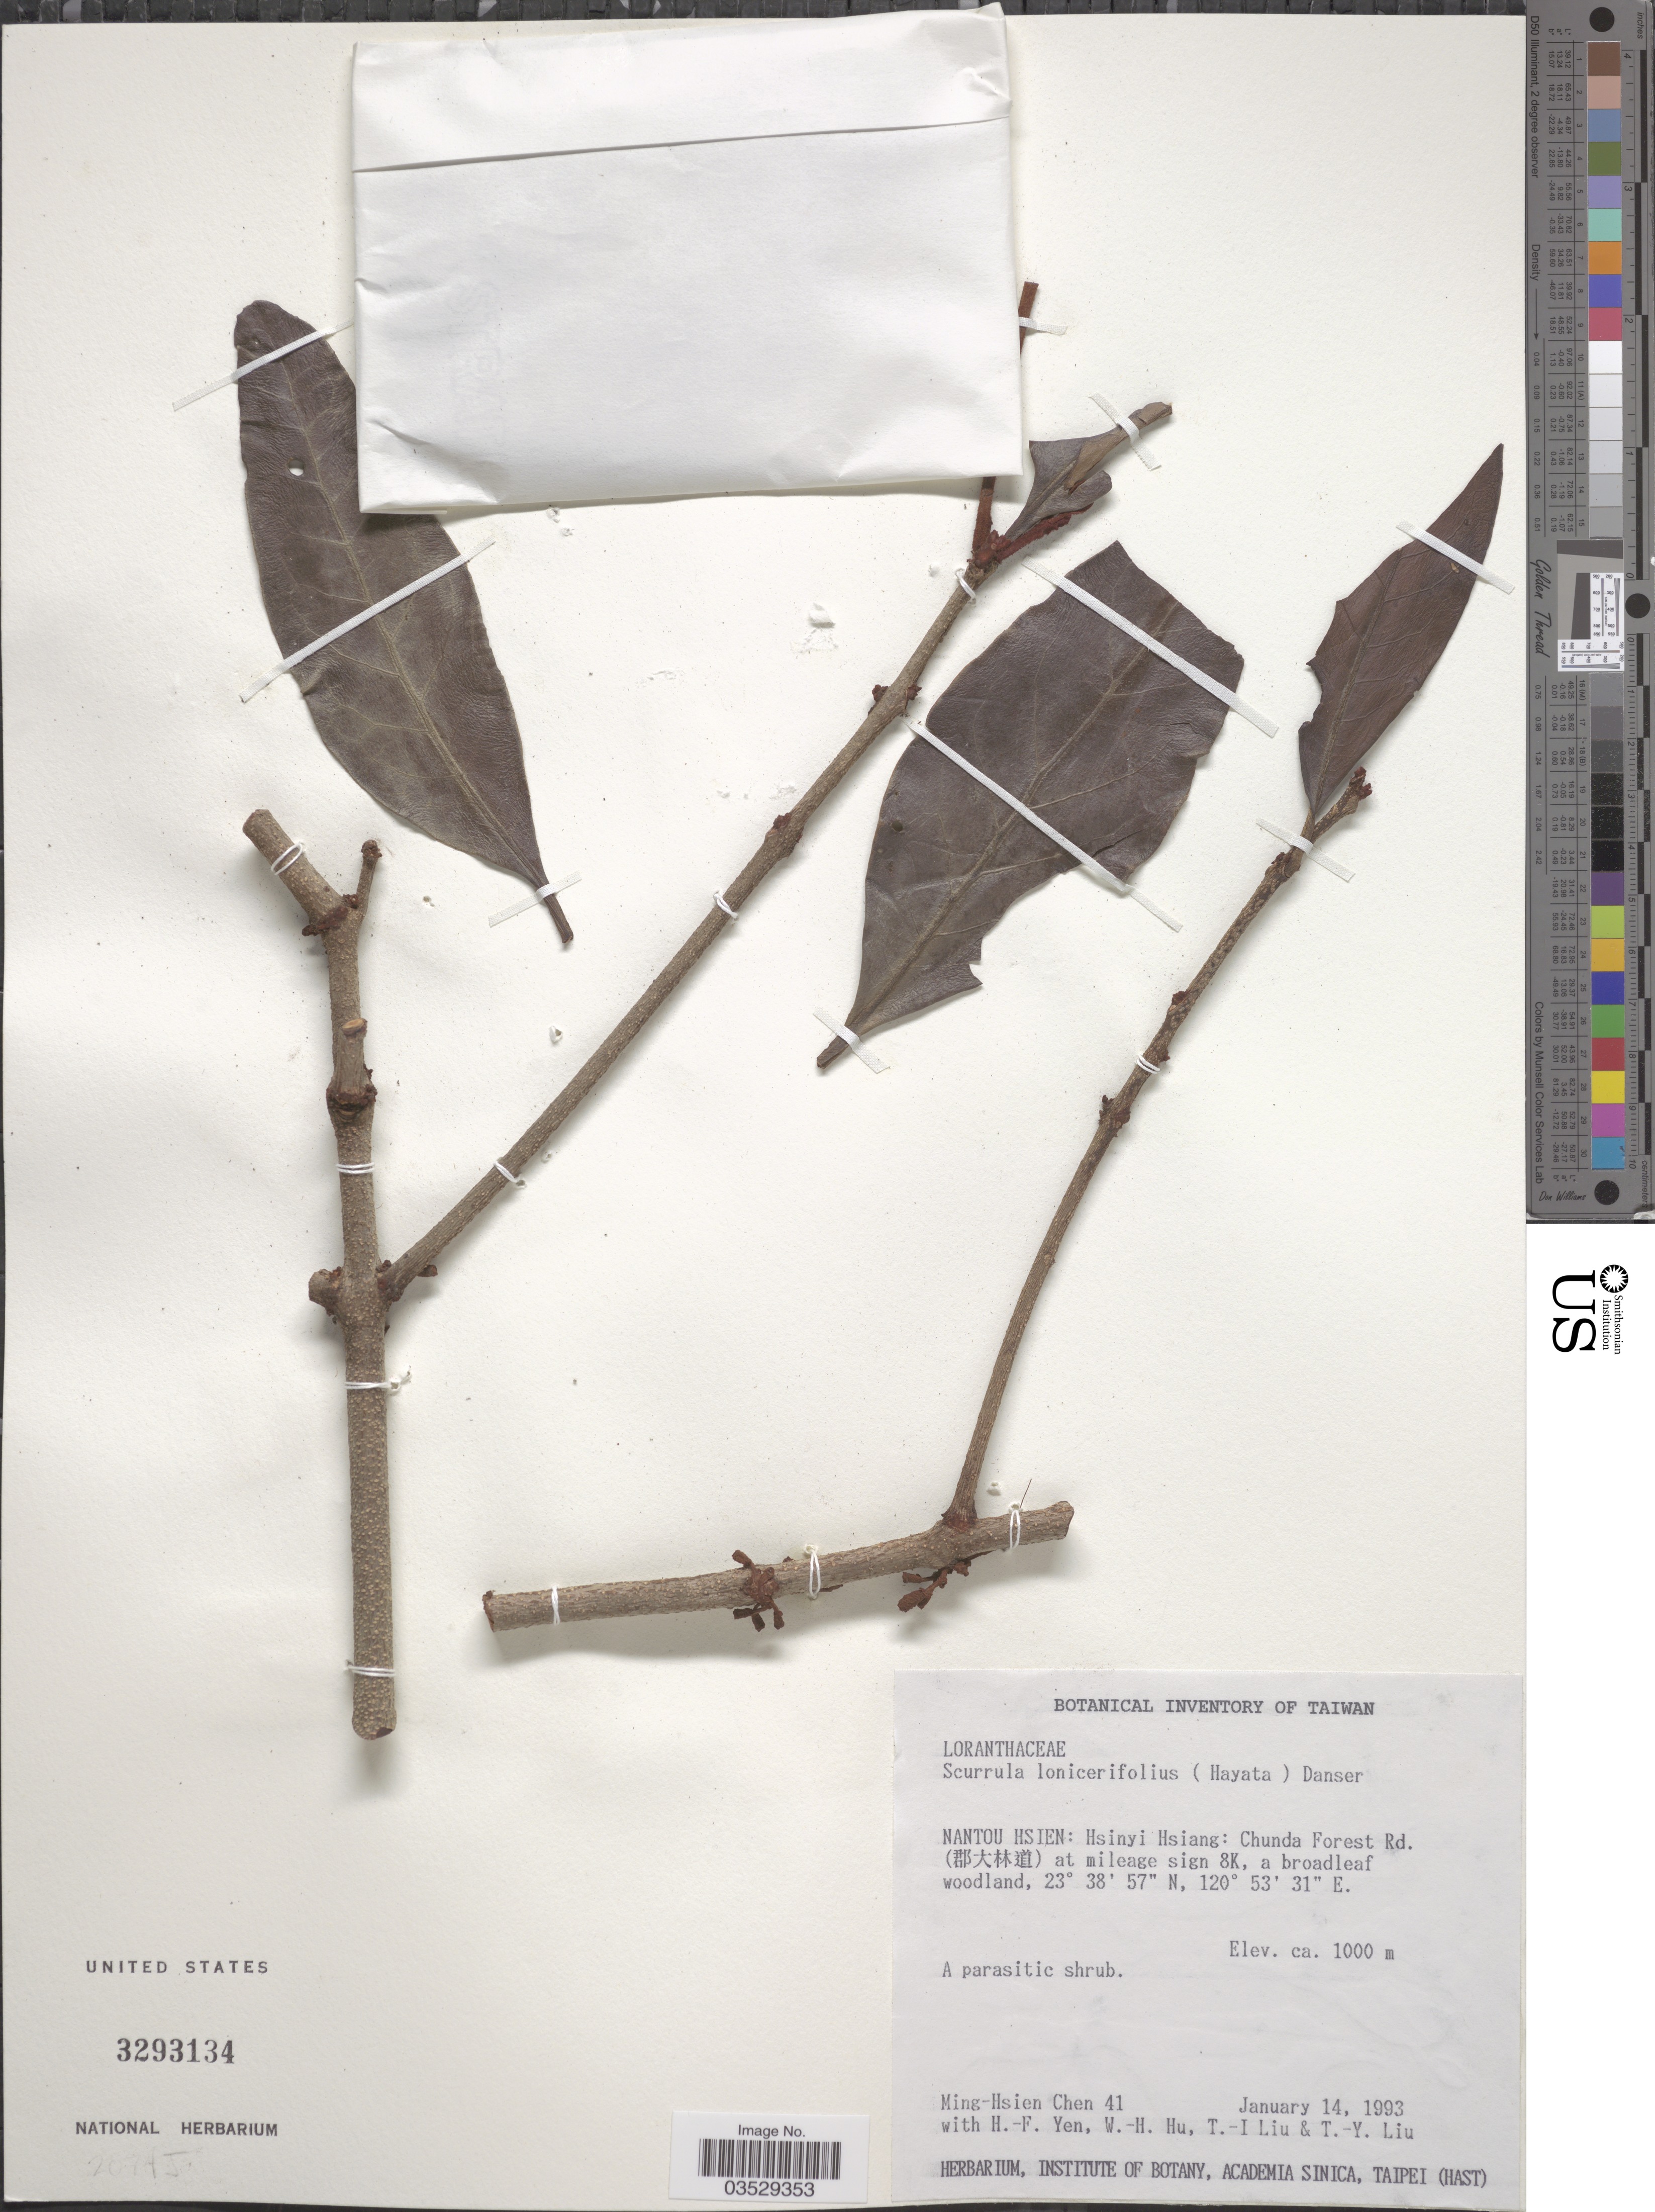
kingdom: Plantae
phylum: Tracheophyta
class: Magnoliopsida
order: Santalales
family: Loranthaceae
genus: Taxillus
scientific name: Taxillus liquidambaricola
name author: (Hayata) Hosok.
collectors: M. H. Chen, H. Yen, W. H. Hu, T. I. Liu & T. Y. Liu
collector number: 41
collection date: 1993-01-14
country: Taiwan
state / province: Nantou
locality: Nantou, Xinyi Township, Junda Forest Road (郡大林道)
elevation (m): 1000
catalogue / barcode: US 3293134